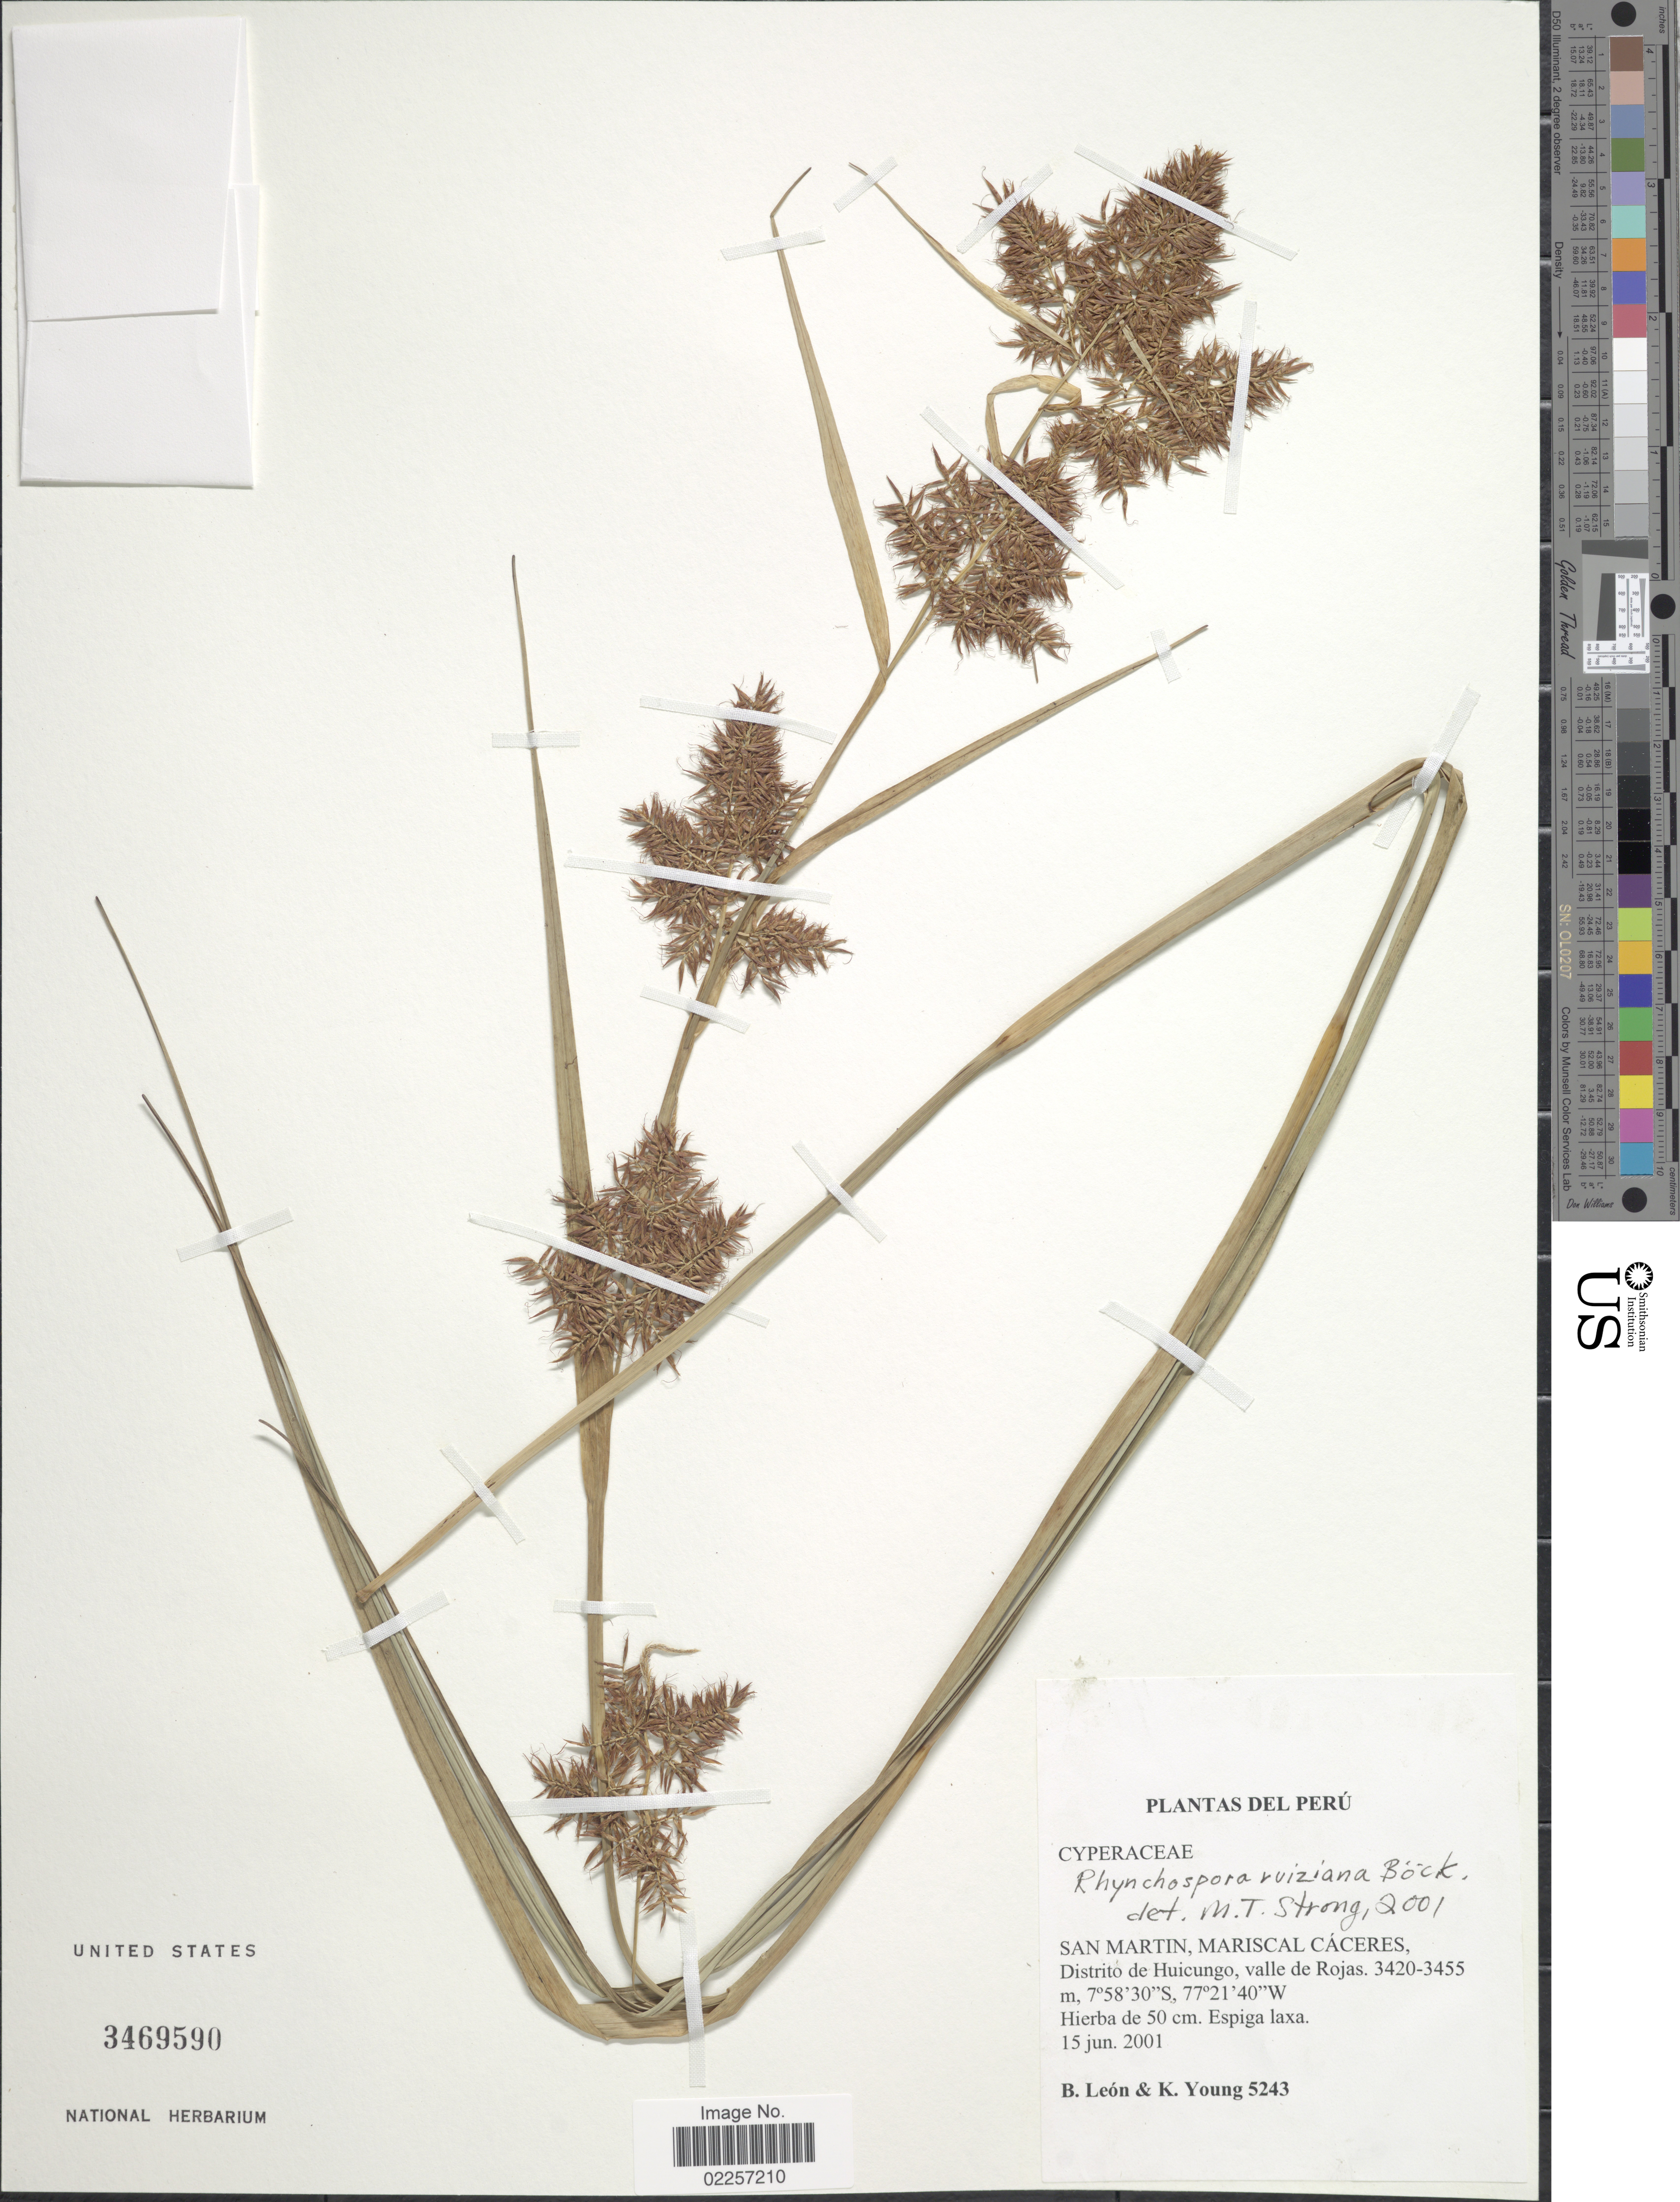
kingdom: Plantae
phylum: Tracheophyta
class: Liliopsida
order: Poales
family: Cyperaceae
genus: Rhynchospora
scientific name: Rhynchospora ruiziana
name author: Boeckeler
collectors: B. León & K. Young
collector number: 5243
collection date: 2001-06-15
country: Peru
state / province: San Martín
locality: Mariscal caceres, distrito de Huicungo, valle de Rojas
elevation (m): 3420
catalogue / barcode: US 3469590